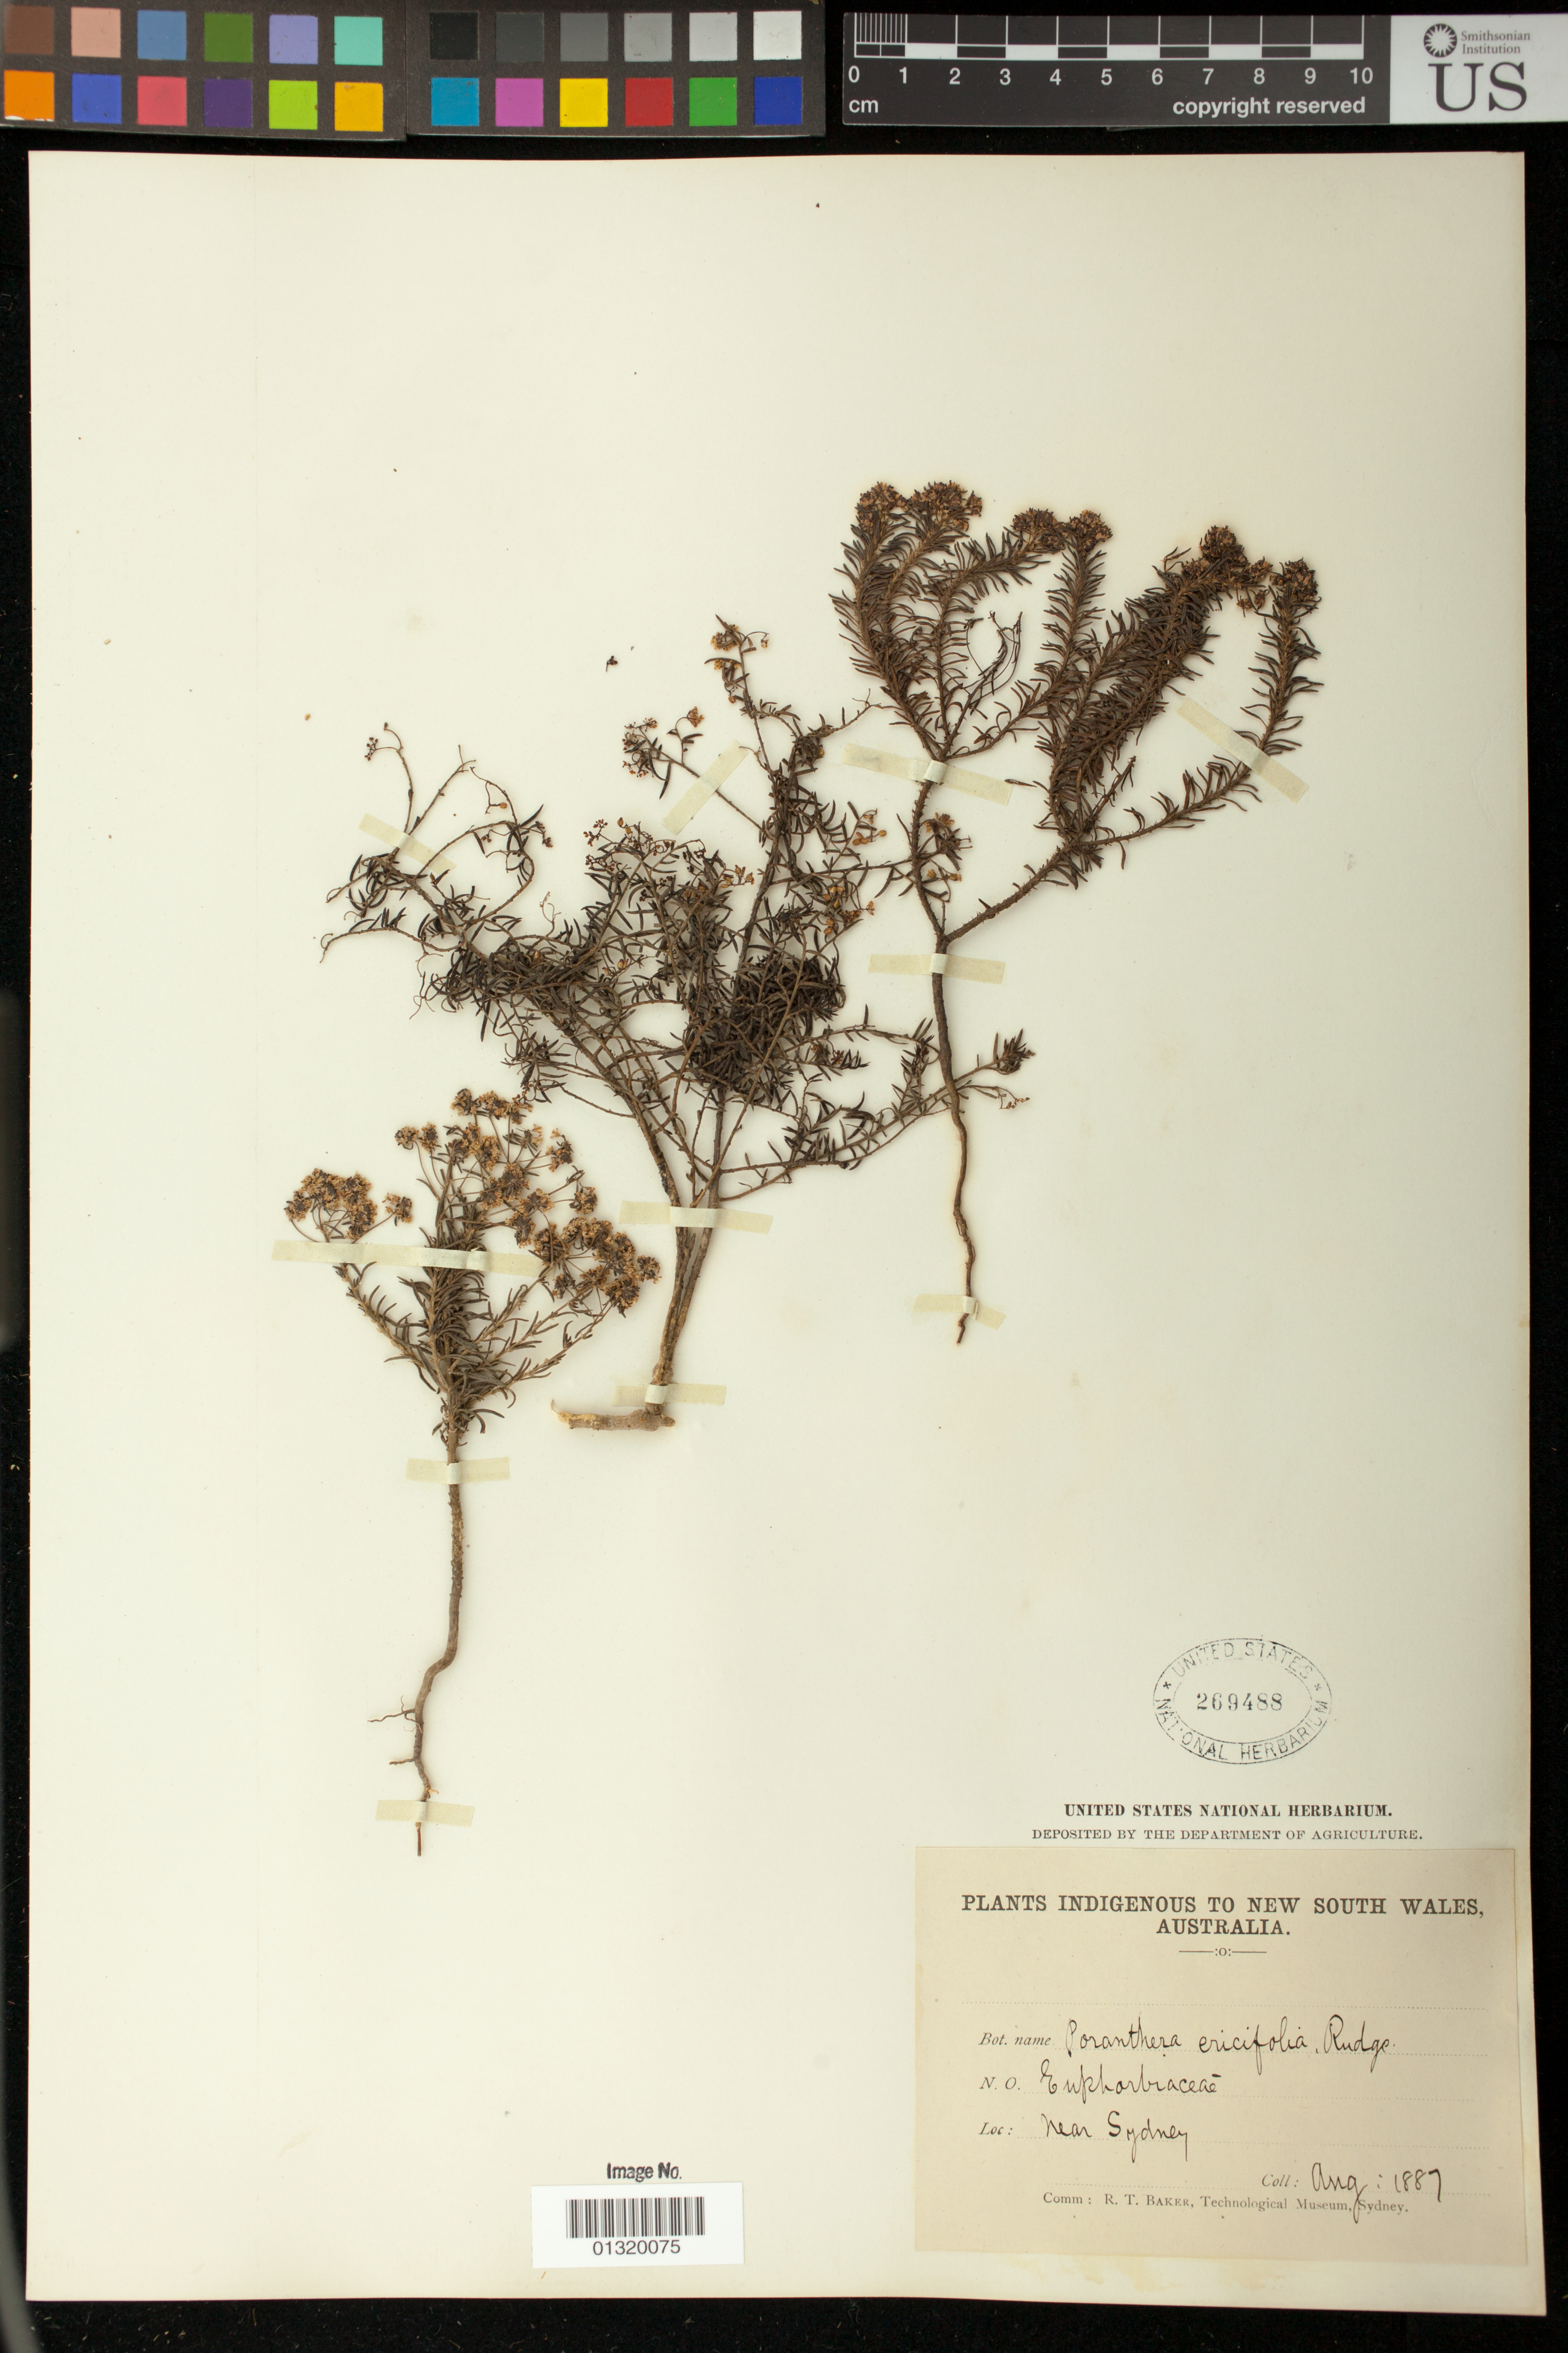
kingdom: Plantae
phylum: Tracheophyta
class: Magnoliopsida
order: Malpighiales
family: Phyllanthaceae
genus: Poranthera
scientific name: Poranthera ericifolia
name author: Rudge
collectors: R. T. Baker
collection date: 1887-08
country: Australia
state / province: New South Wales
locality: Near Sydney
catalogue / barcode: US 269488